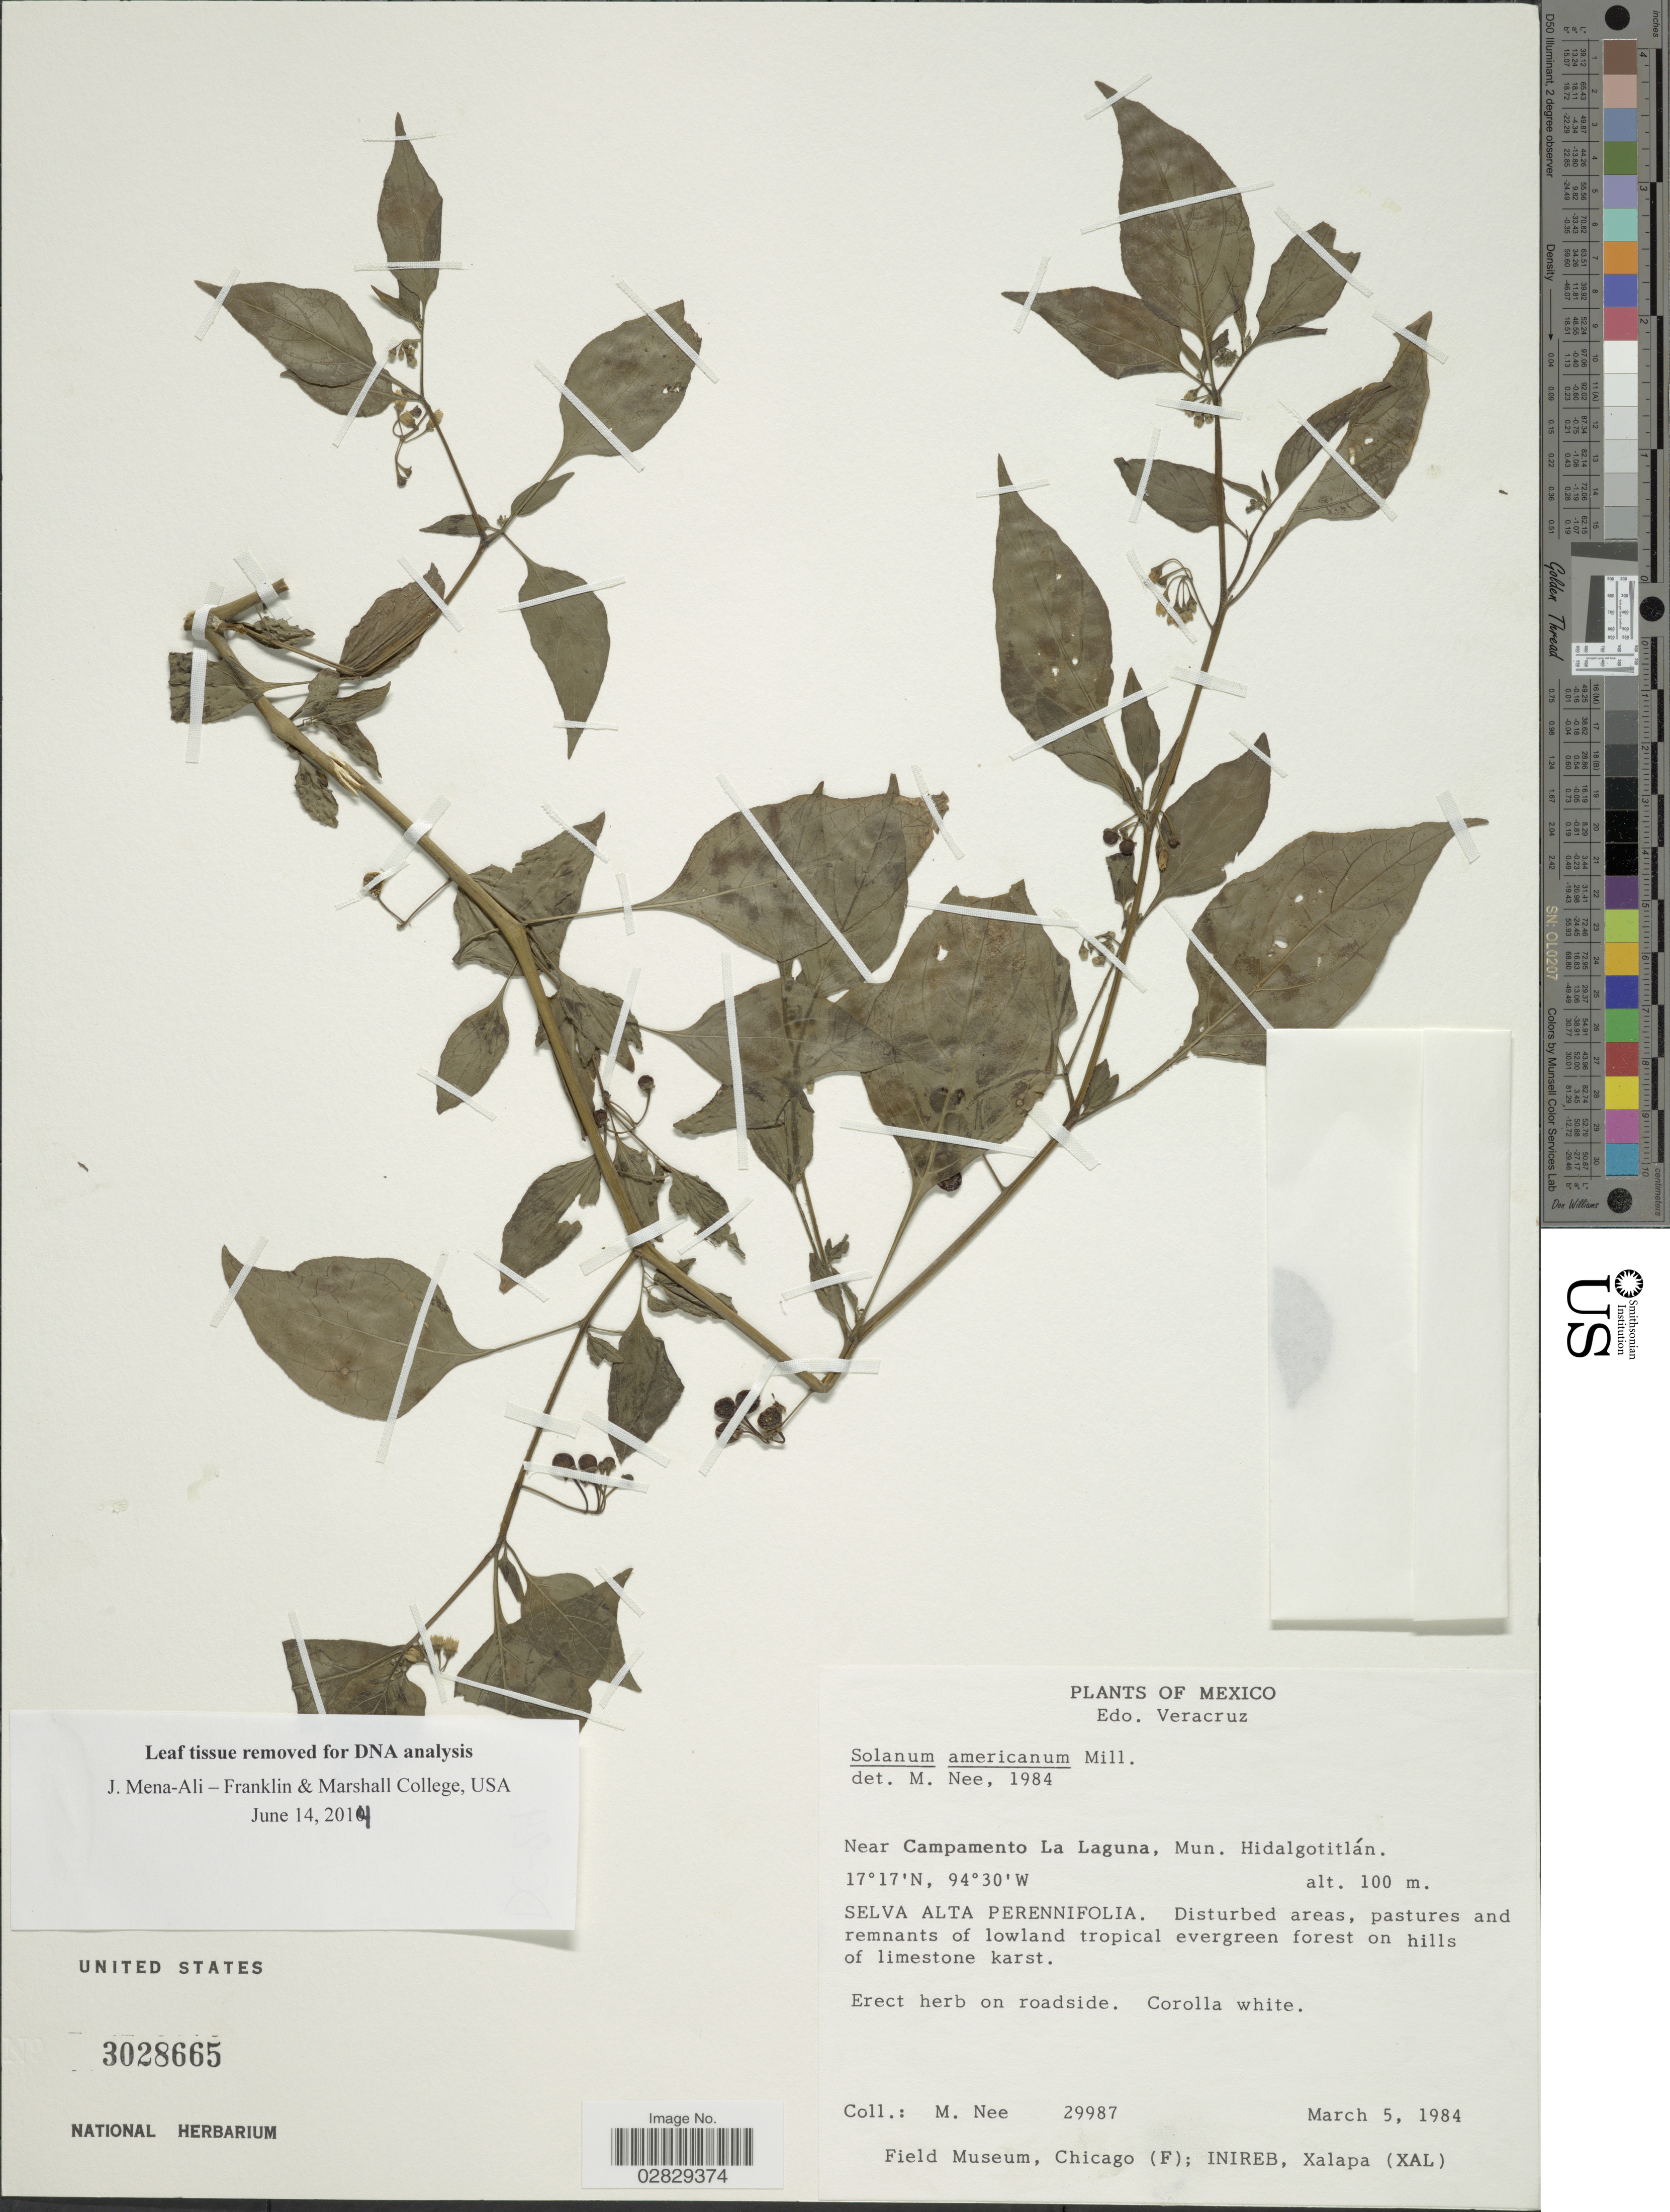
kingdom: Plantae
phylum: Tracheophyta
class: Magnoliopsida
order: Solanales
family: Solanaceae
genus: Solanum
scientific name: Solanum nigrescens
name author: M. Martens & Galeotti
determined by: Knapp, S. D.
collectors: M. Nee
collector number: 29987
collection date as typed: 05 Mar 1984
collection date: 1984-03-05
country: Mexico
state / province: Veracruz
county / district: Hidalgotitlan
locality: Near Campoamento La Laguna. Selva Alta Perennifolia.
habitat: disturned areas, pastures and remnants of lowland tropical evergreen forest on hills of limestone karst, roadside.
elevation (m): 100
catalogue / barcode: US 3028665